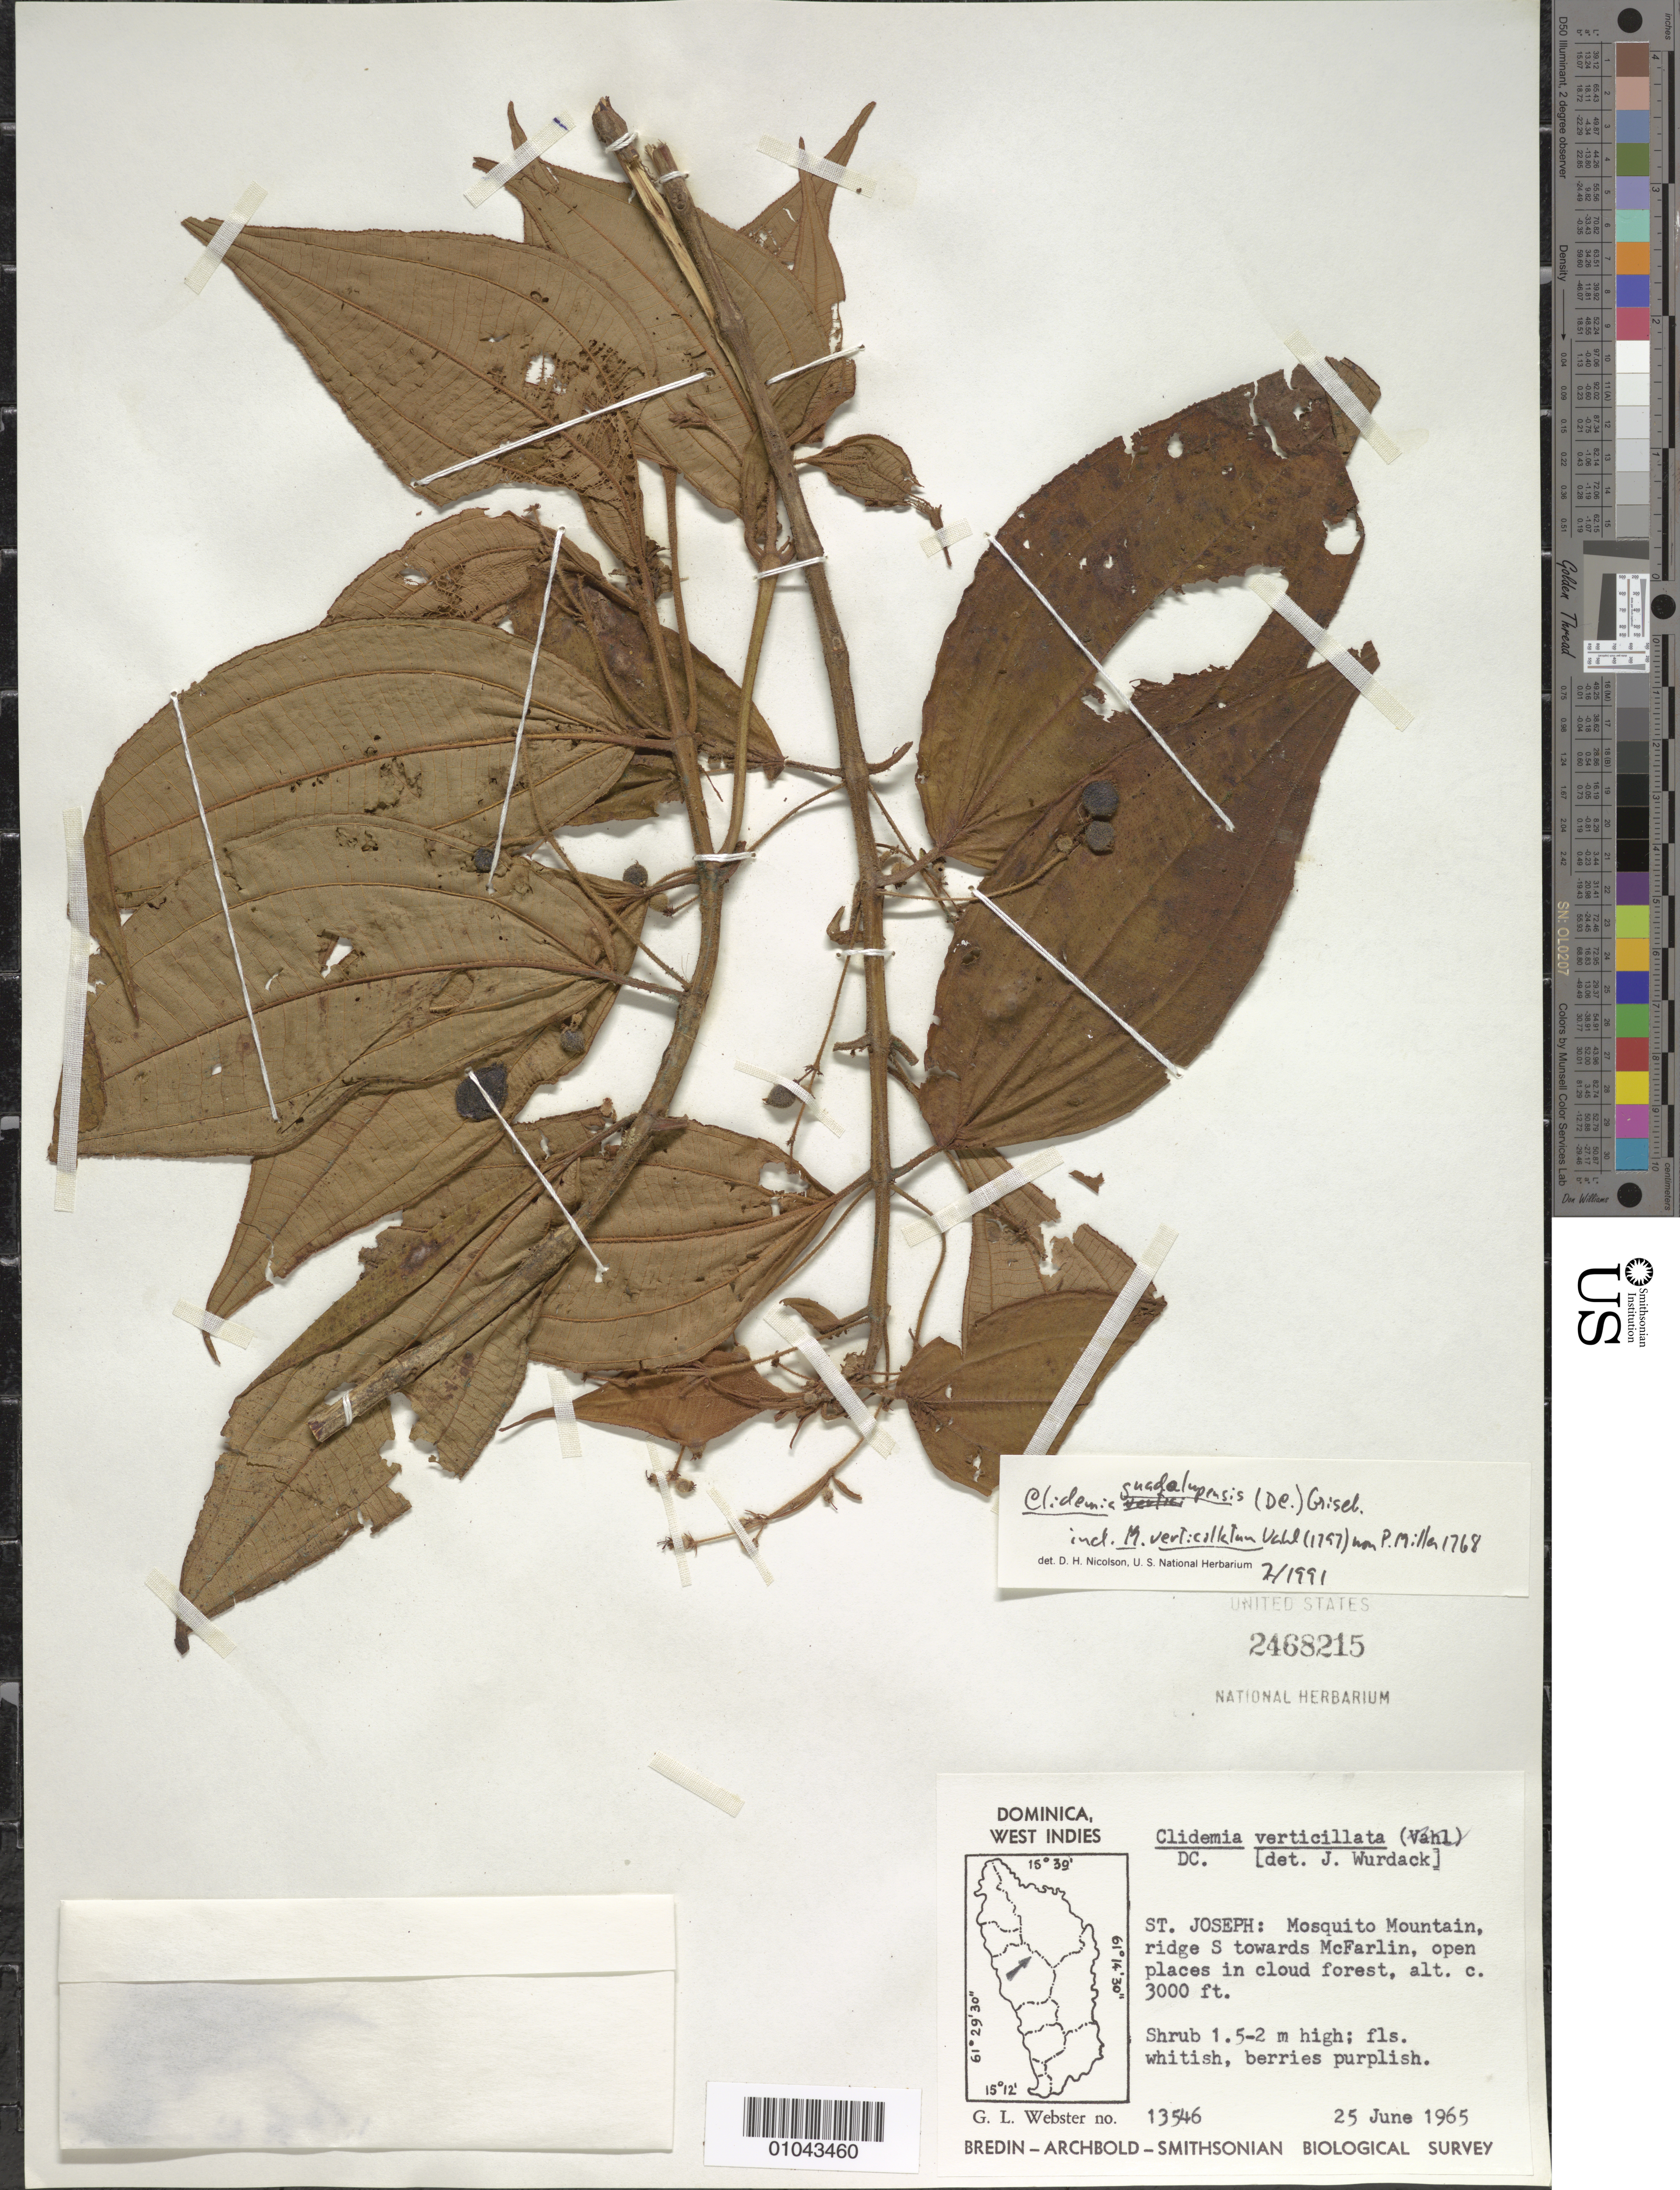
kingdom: Plantae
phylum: Tracheophyta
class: Magnoliopsida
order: Myrtales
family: Melastomataceae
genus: Clidemia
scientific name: Clidemia guadaloupensis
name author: (DC.) Griseb.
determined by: Nicolson, Dan H.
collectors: G. L. Webster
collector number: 13546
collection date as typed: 25 Jun 1965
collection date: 1965-06-25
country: Dominica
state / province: St. Joseph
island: Dominica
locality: Mosquito Mountain, ridge S towards McFarlin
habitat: Open places in cloud forest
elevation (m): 914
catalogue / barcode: US 2468215